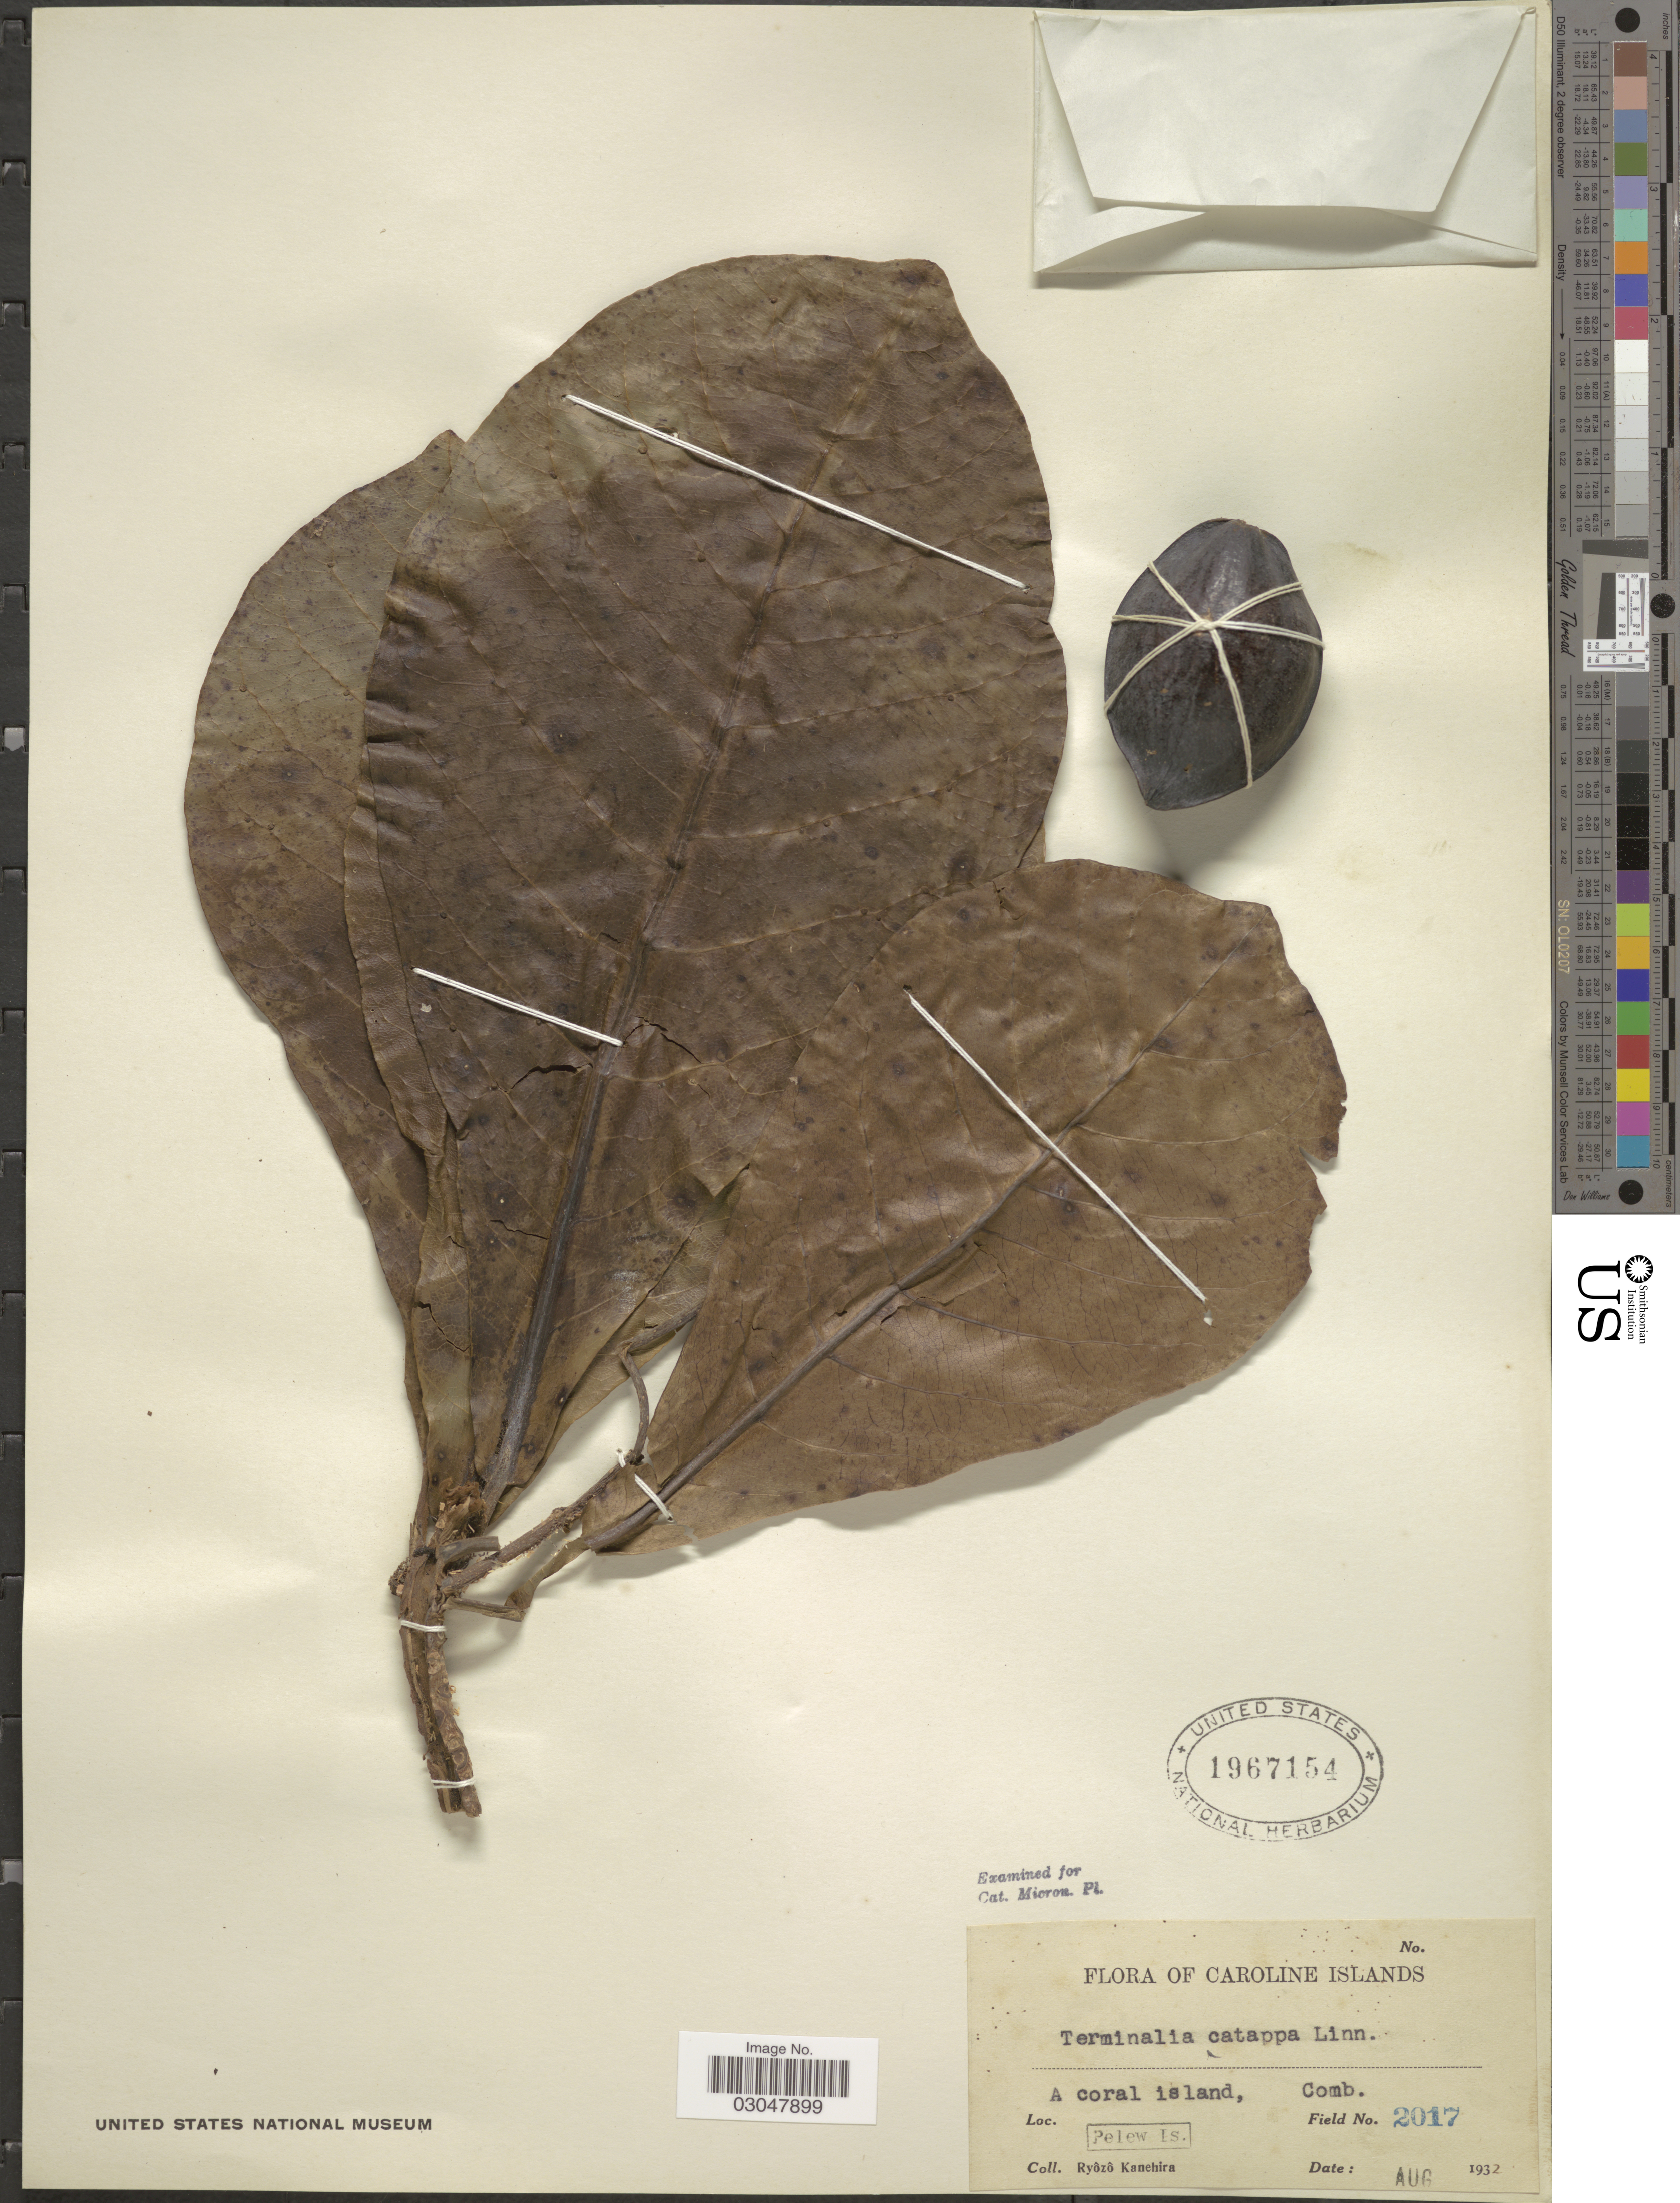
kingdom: Plantae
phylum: Tracheophyta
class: Magnoliopsida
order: Myrtales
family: Combretaceae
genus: Terminalia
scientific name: Terminalia catappa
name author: L.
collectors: R. Kanehira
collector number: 2017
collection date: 1932-08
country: Palau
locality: Caroline Islands. A coral island. Pelew Is.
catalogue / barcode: US 1967154